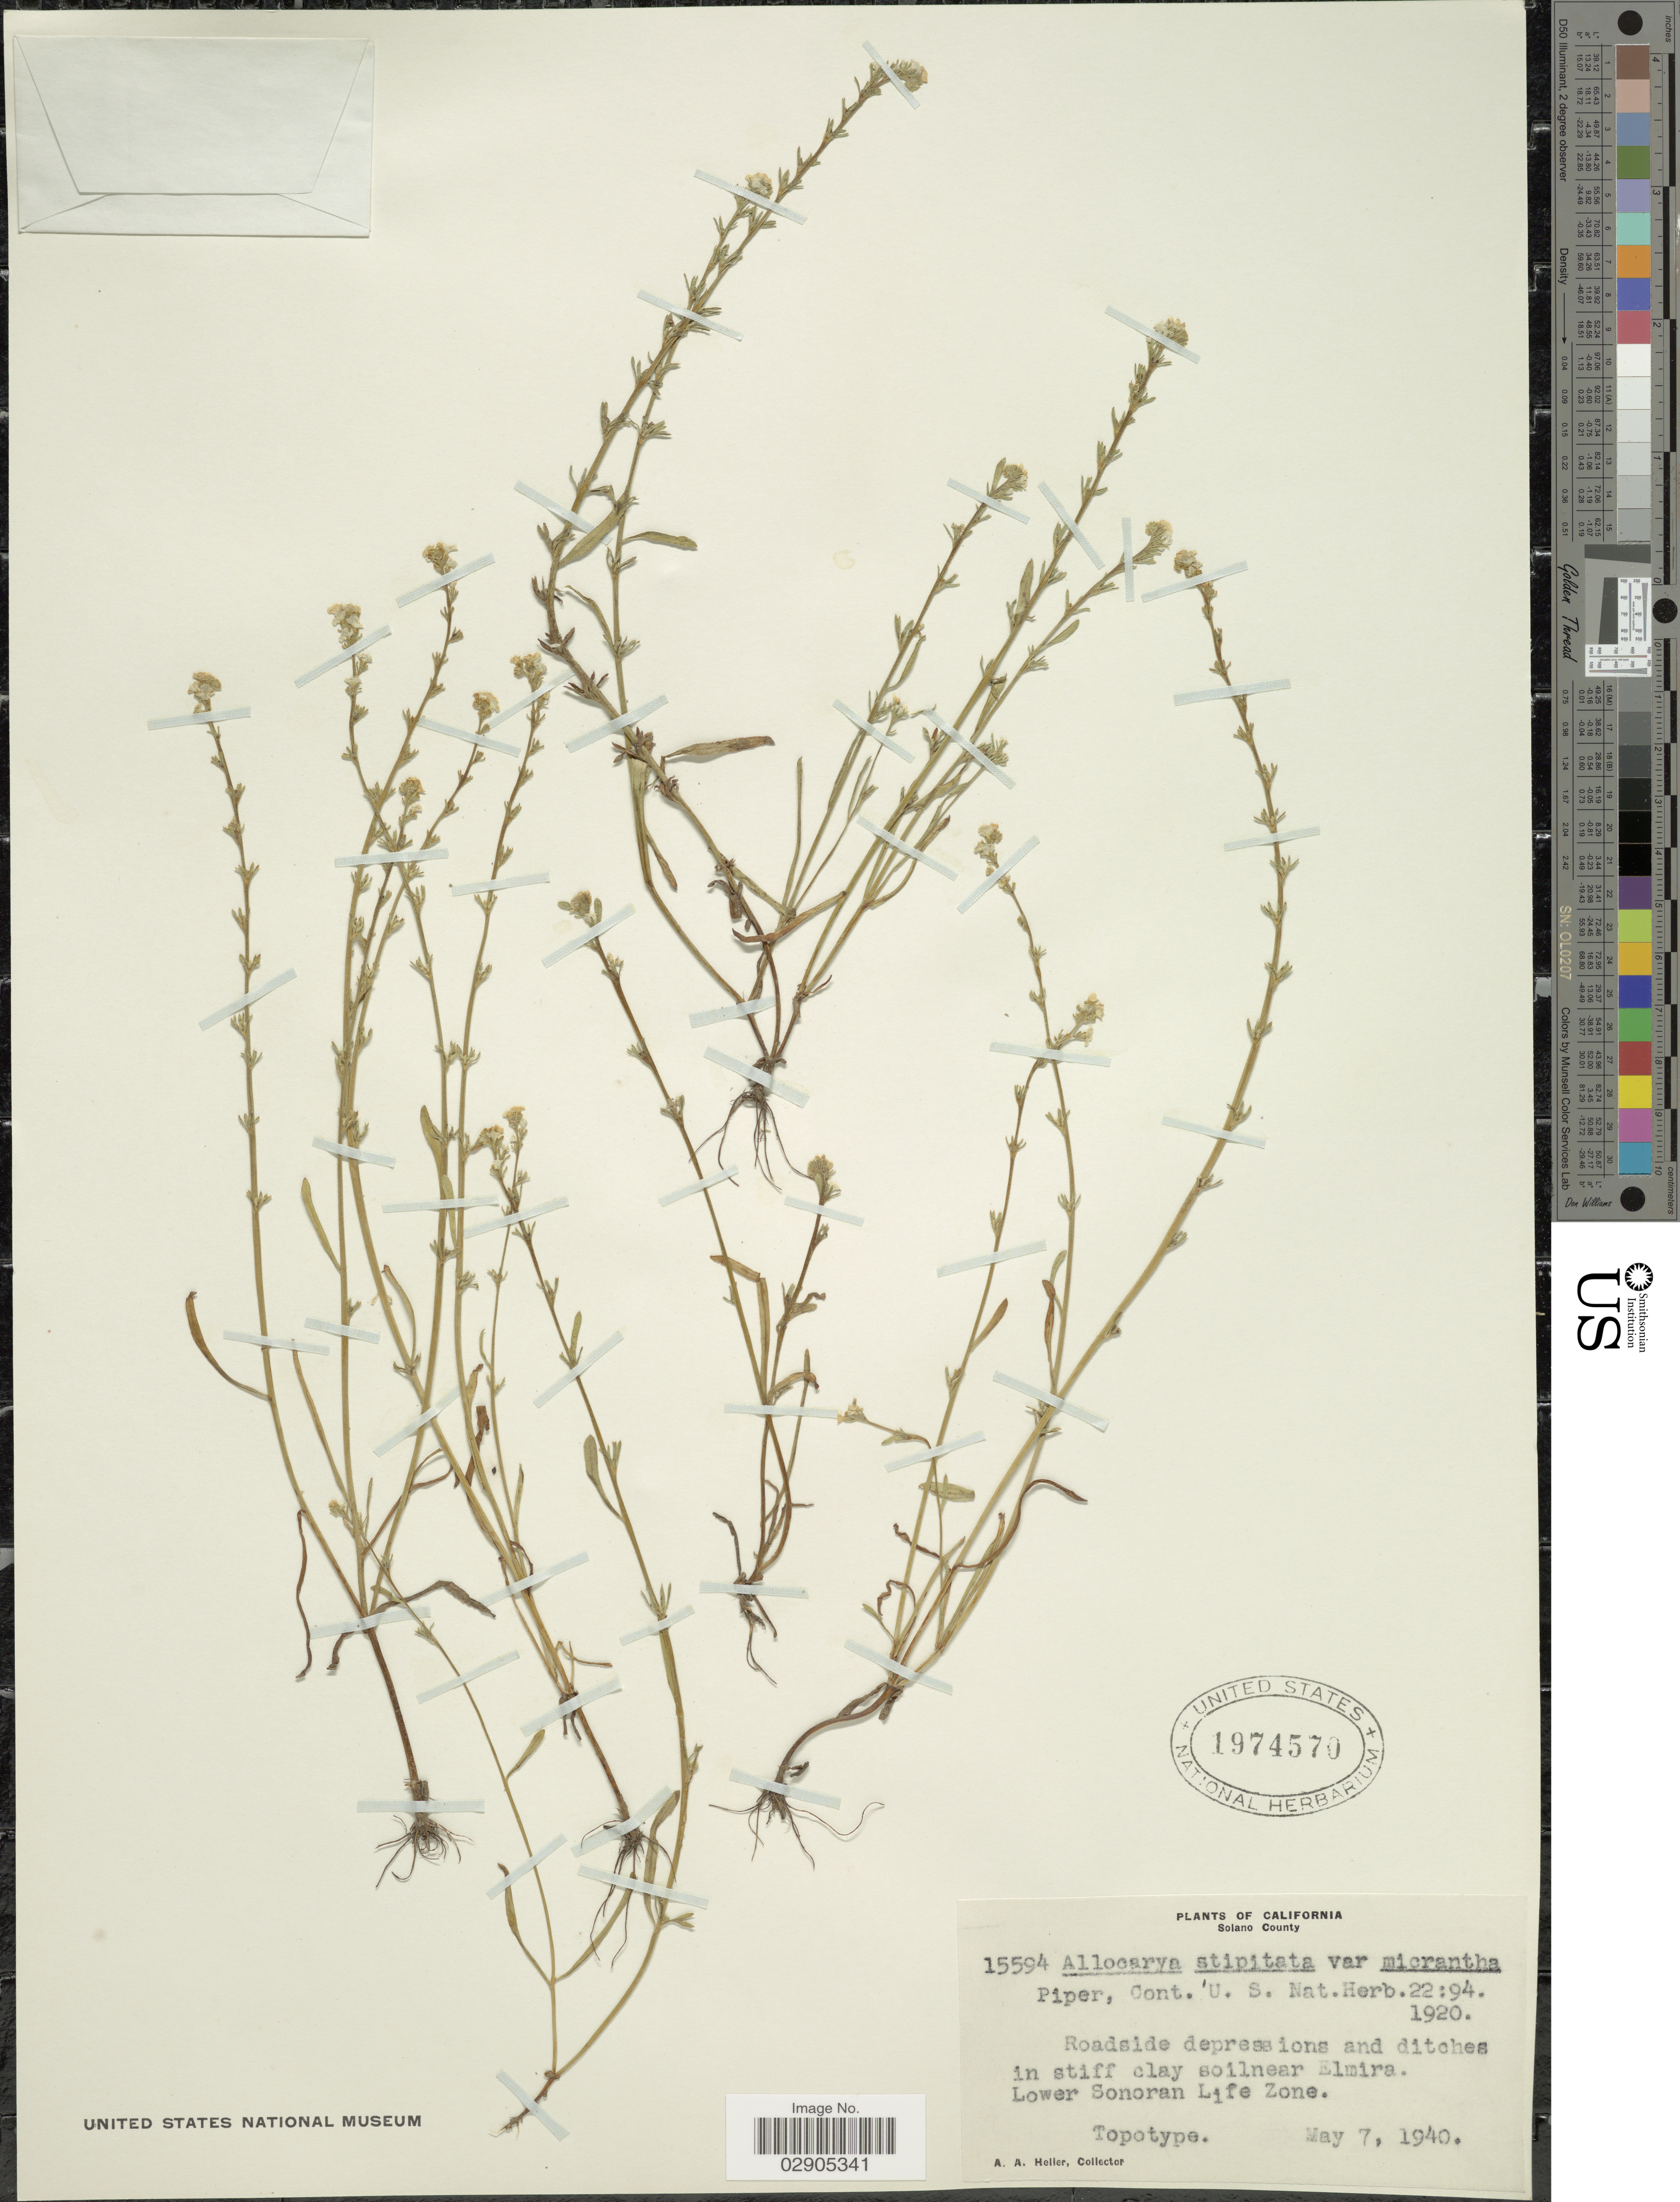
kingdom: Plantae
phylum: Tracheophyta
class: Magnoliopsida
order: Boraginales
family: Boraginaceae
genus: Allocarya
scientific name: Allocarya stipitata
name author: Greene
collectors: A. A. Heller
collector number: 15594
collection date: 1940-05-07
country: United States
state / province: California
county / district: Solano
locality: Solano County. Roadside depression and ditches in stiff clay soilnear Elmira. Lower Sonoran Life Zone.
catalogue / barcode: US 1974570